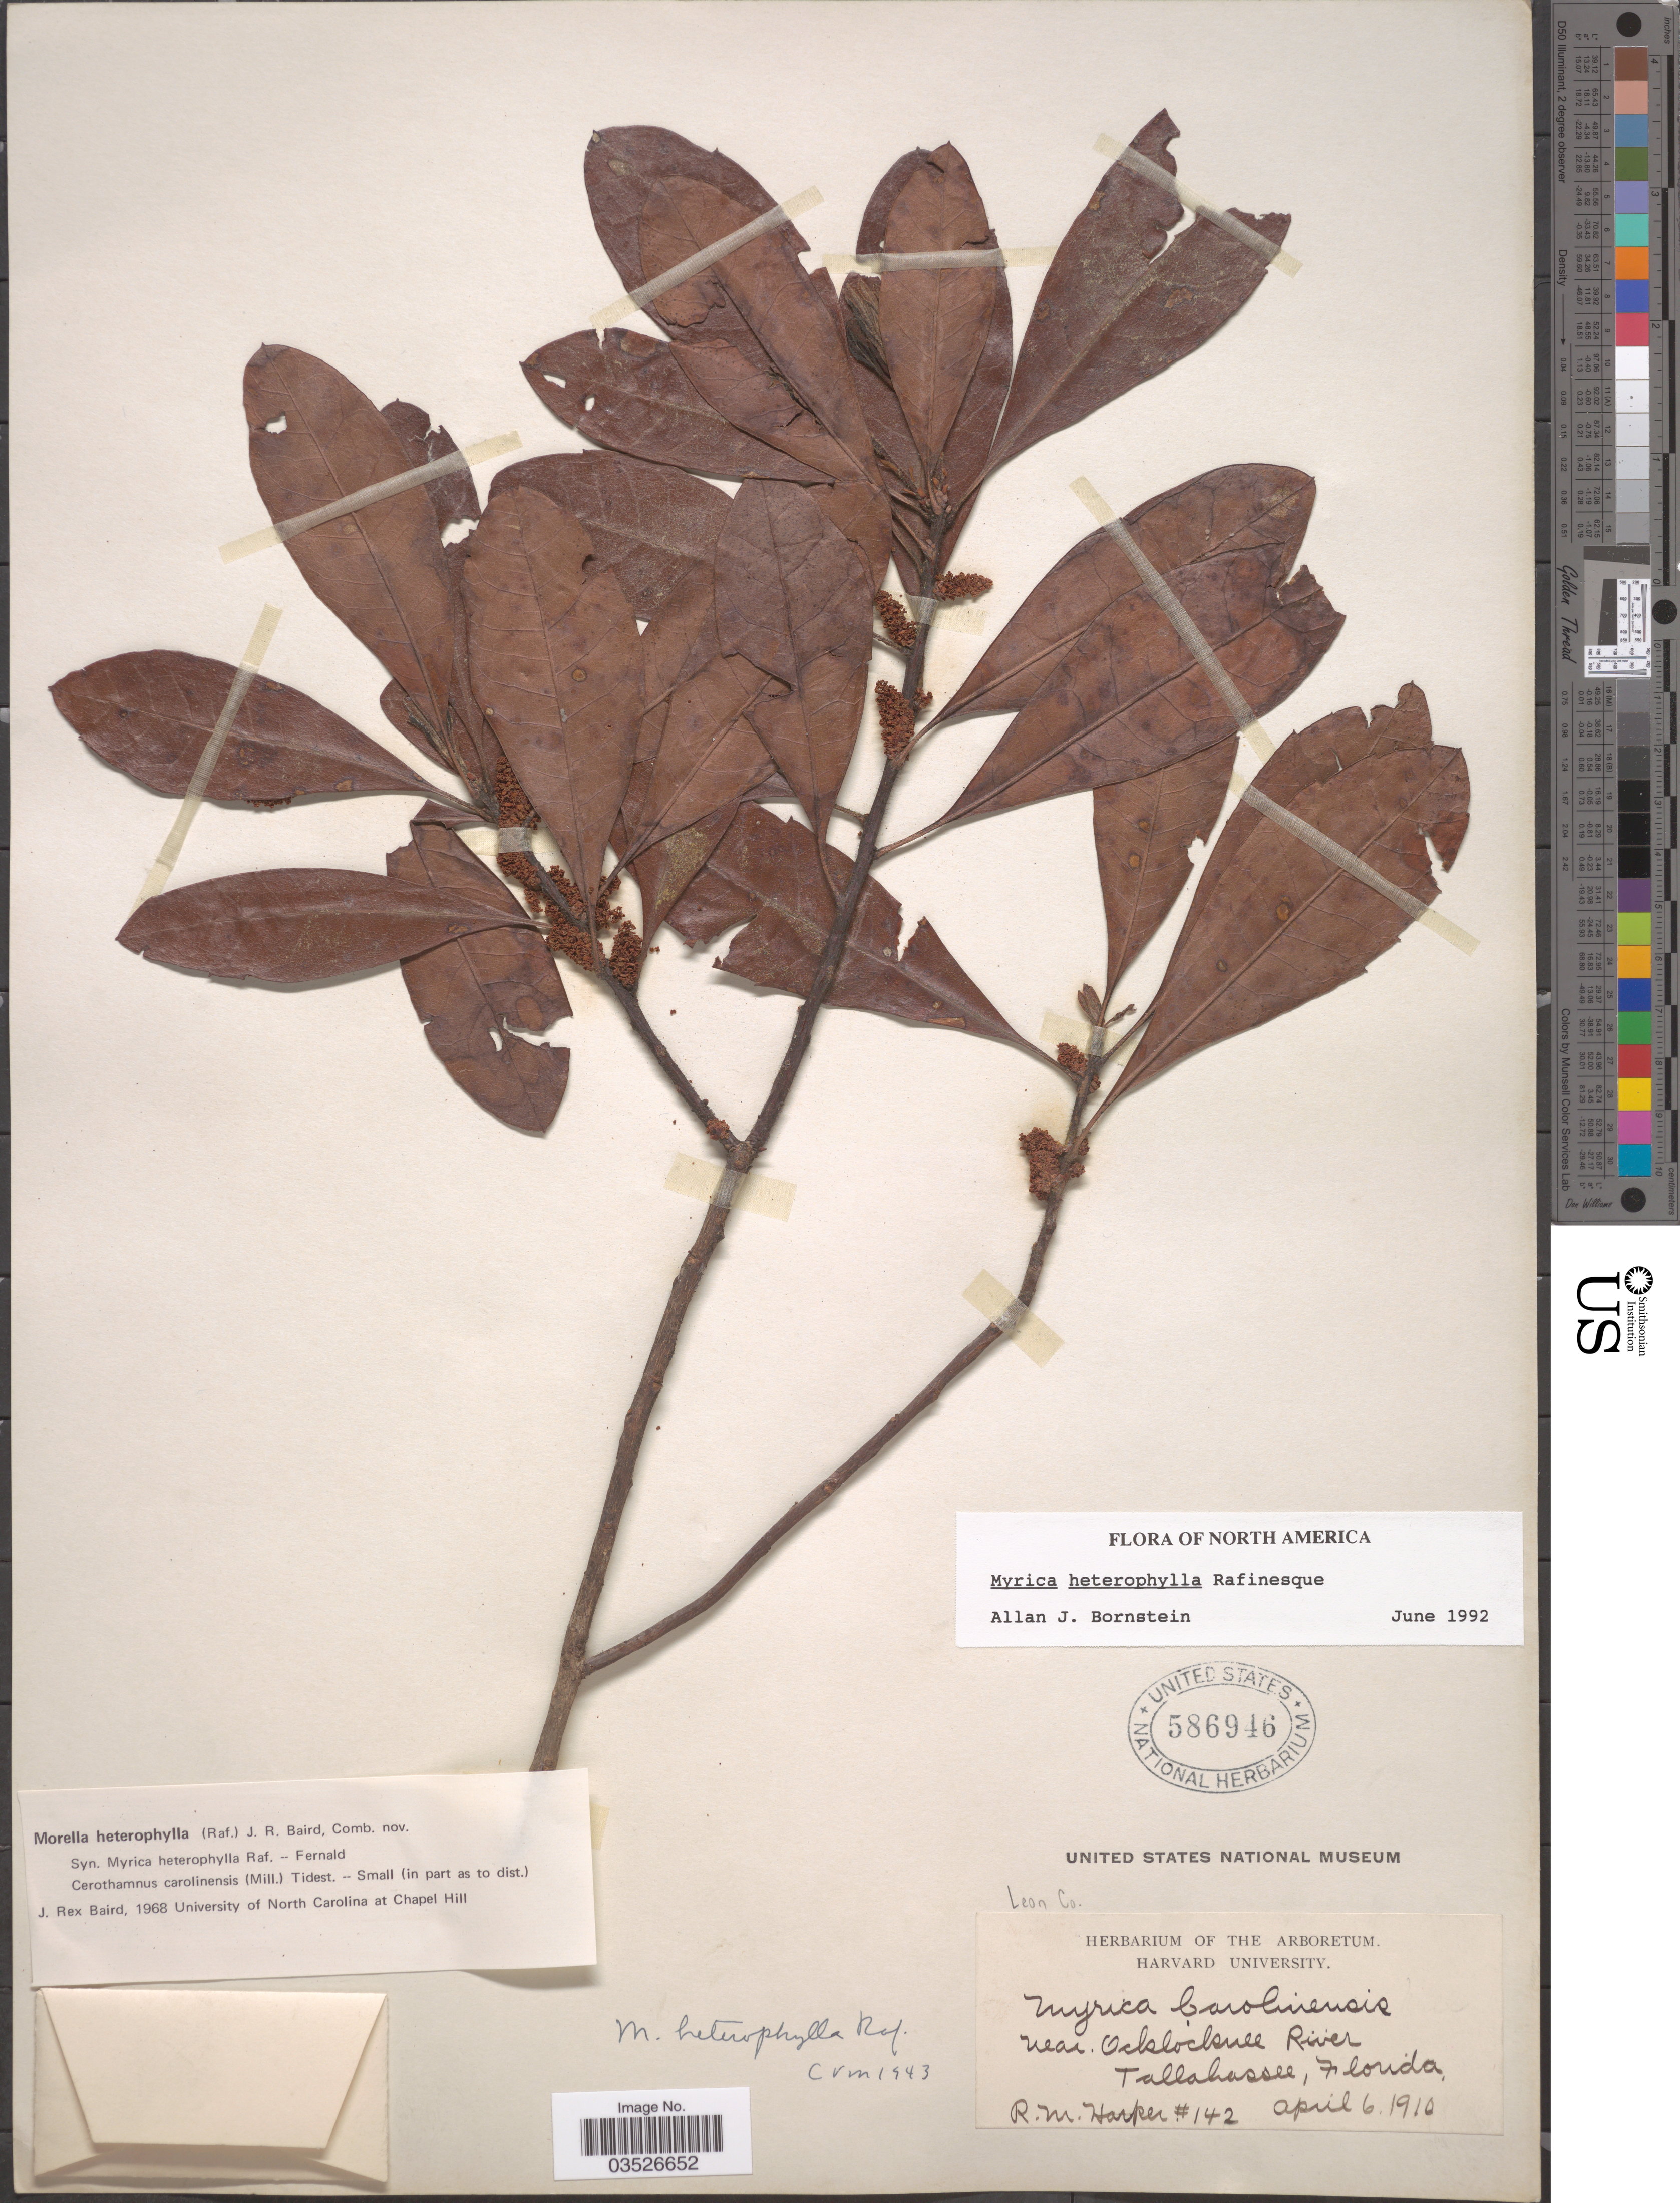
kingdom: Plantae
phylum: Tracheophyta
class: Magnoliopsida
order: Fagales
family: Myricaceae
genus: Morella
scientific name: Morella caroliniensis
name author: (Mill.) Small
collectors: R. Harper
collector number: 142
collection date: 1910-04-06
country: United States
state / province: Florida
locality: Leon Co. Near Ochlocknee River, Tallahassee.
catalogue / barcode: US 586946